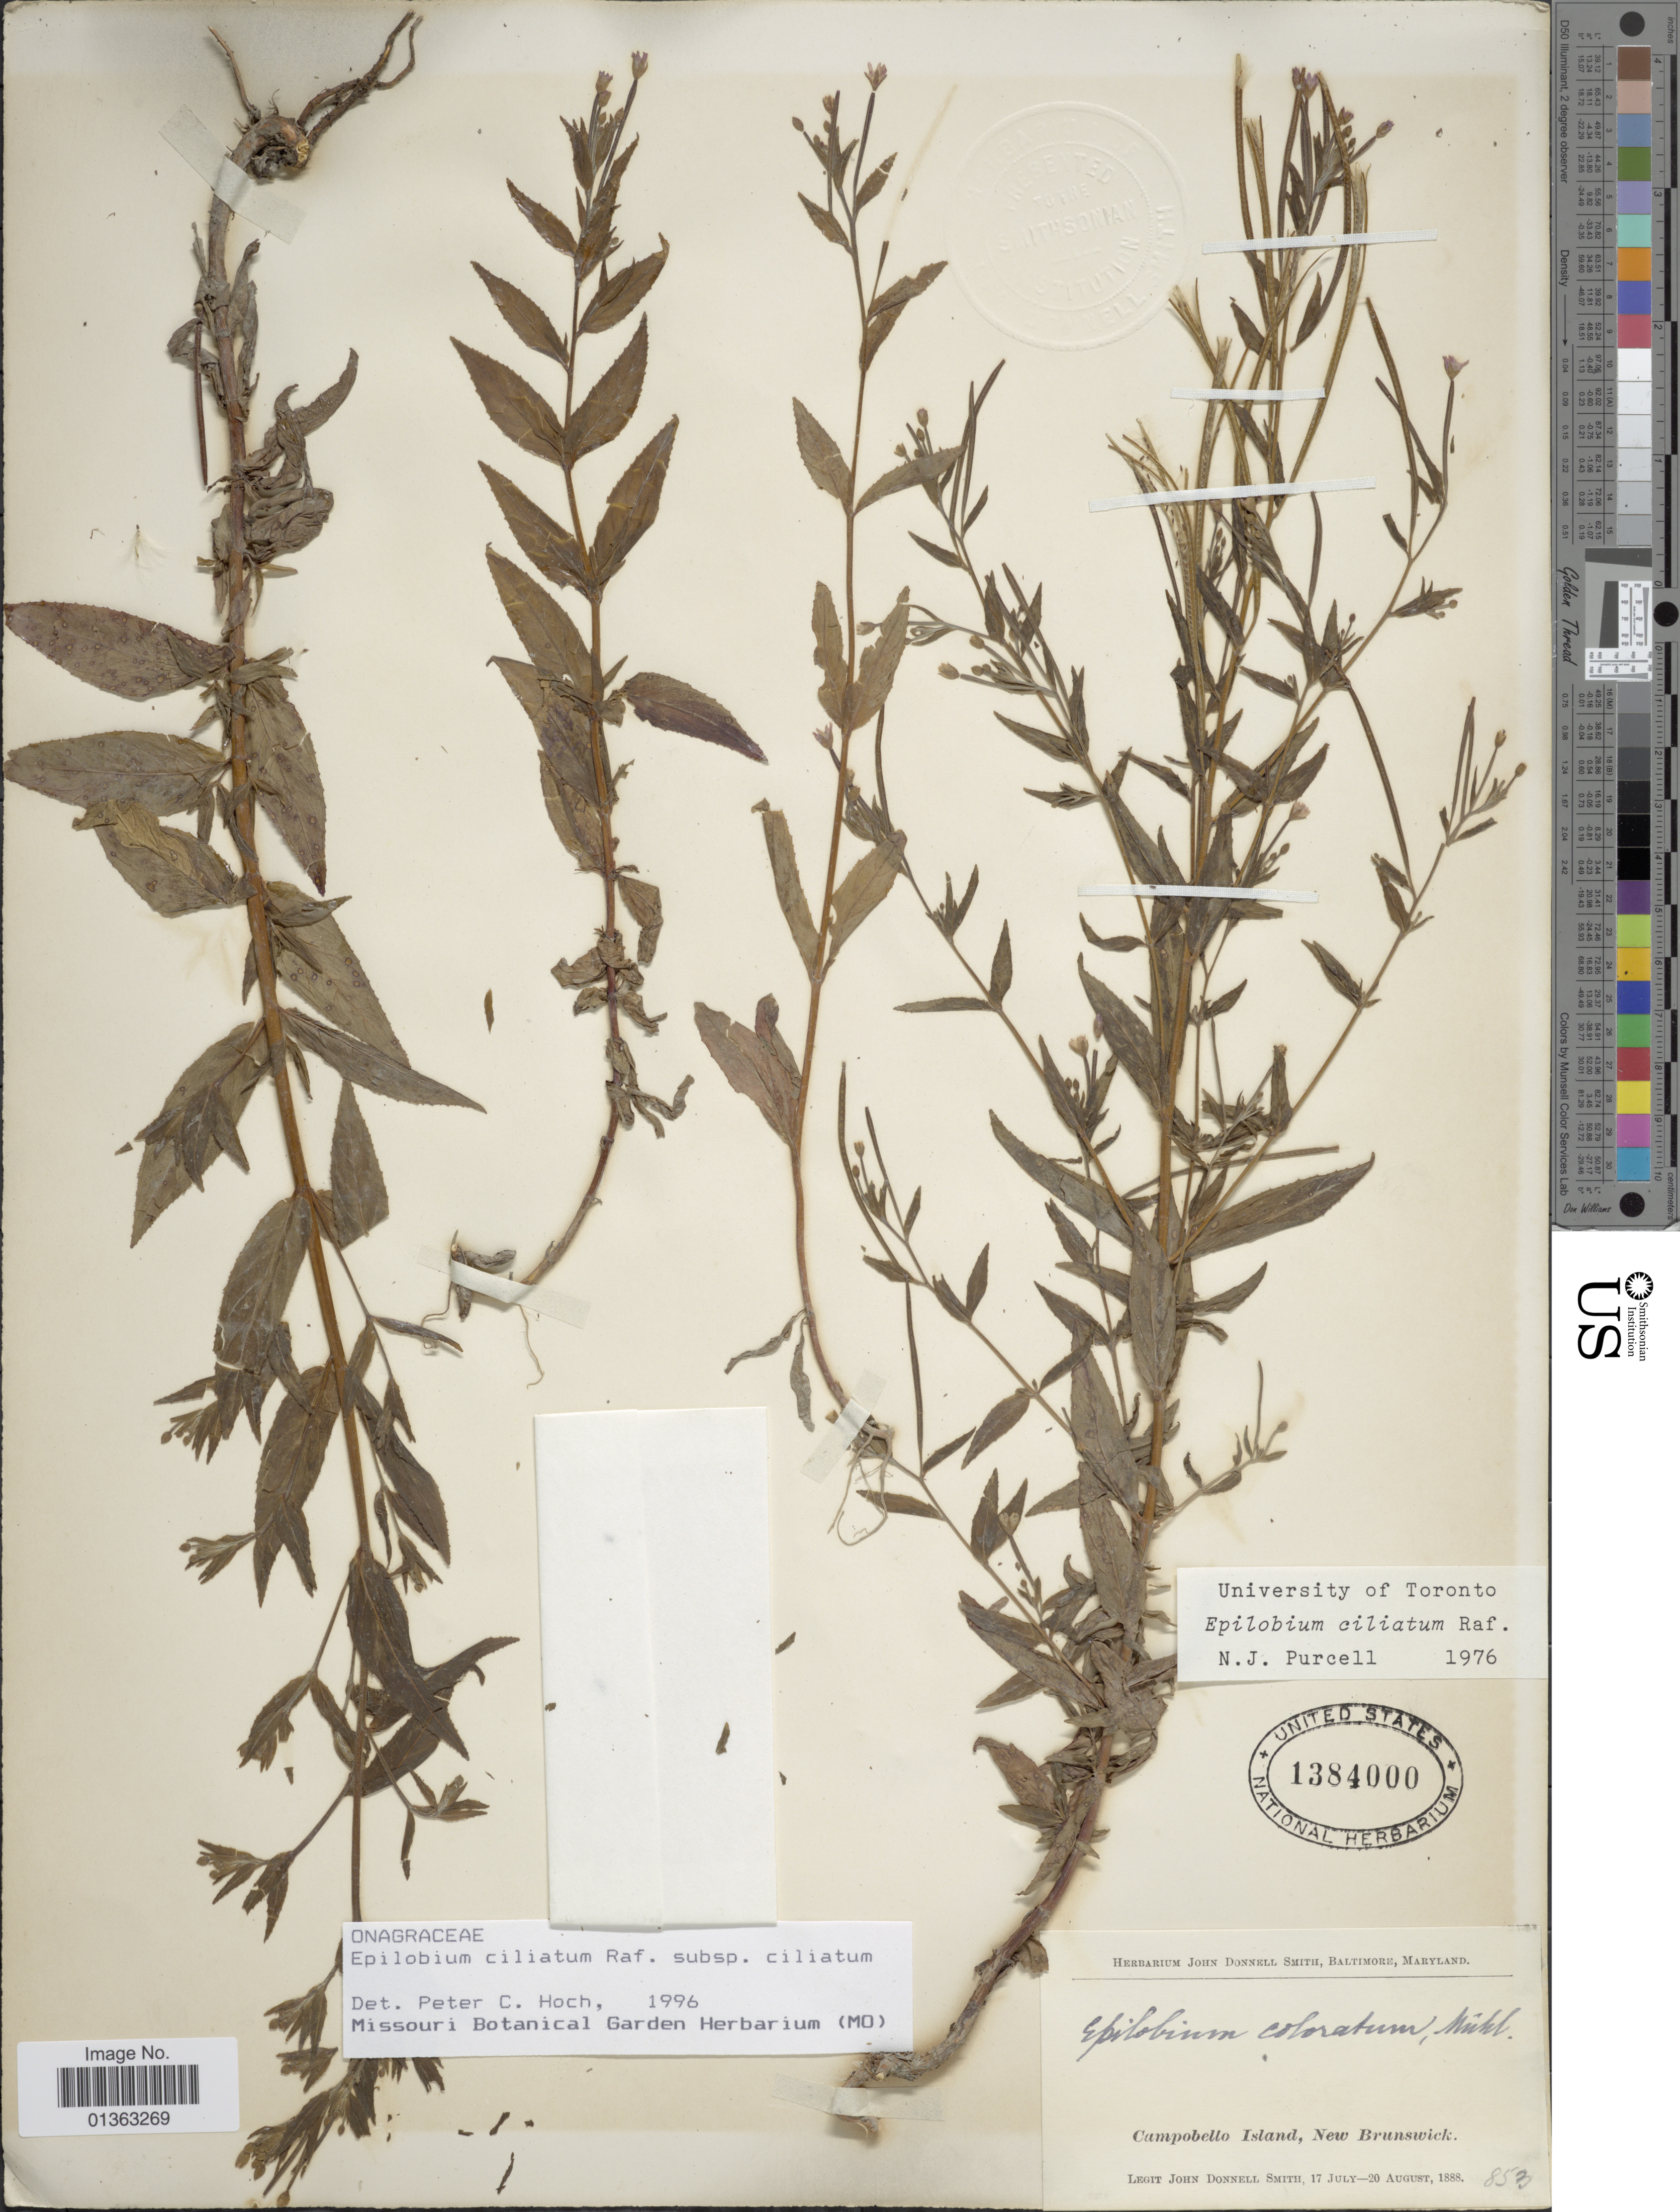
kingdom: Plantae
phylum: Tracheophyta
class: Magnoliopsida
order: Myrtales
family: Onagraceae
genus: Epilobium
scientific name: Epilobium ciliatum subsp. ciliatum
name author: Raf.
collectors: J. Donnell Smith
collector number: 853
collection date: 1888-07-17/1888-08-20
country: Canada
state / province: New Brunswick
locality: Campobello Island.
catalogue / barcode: US 1384000